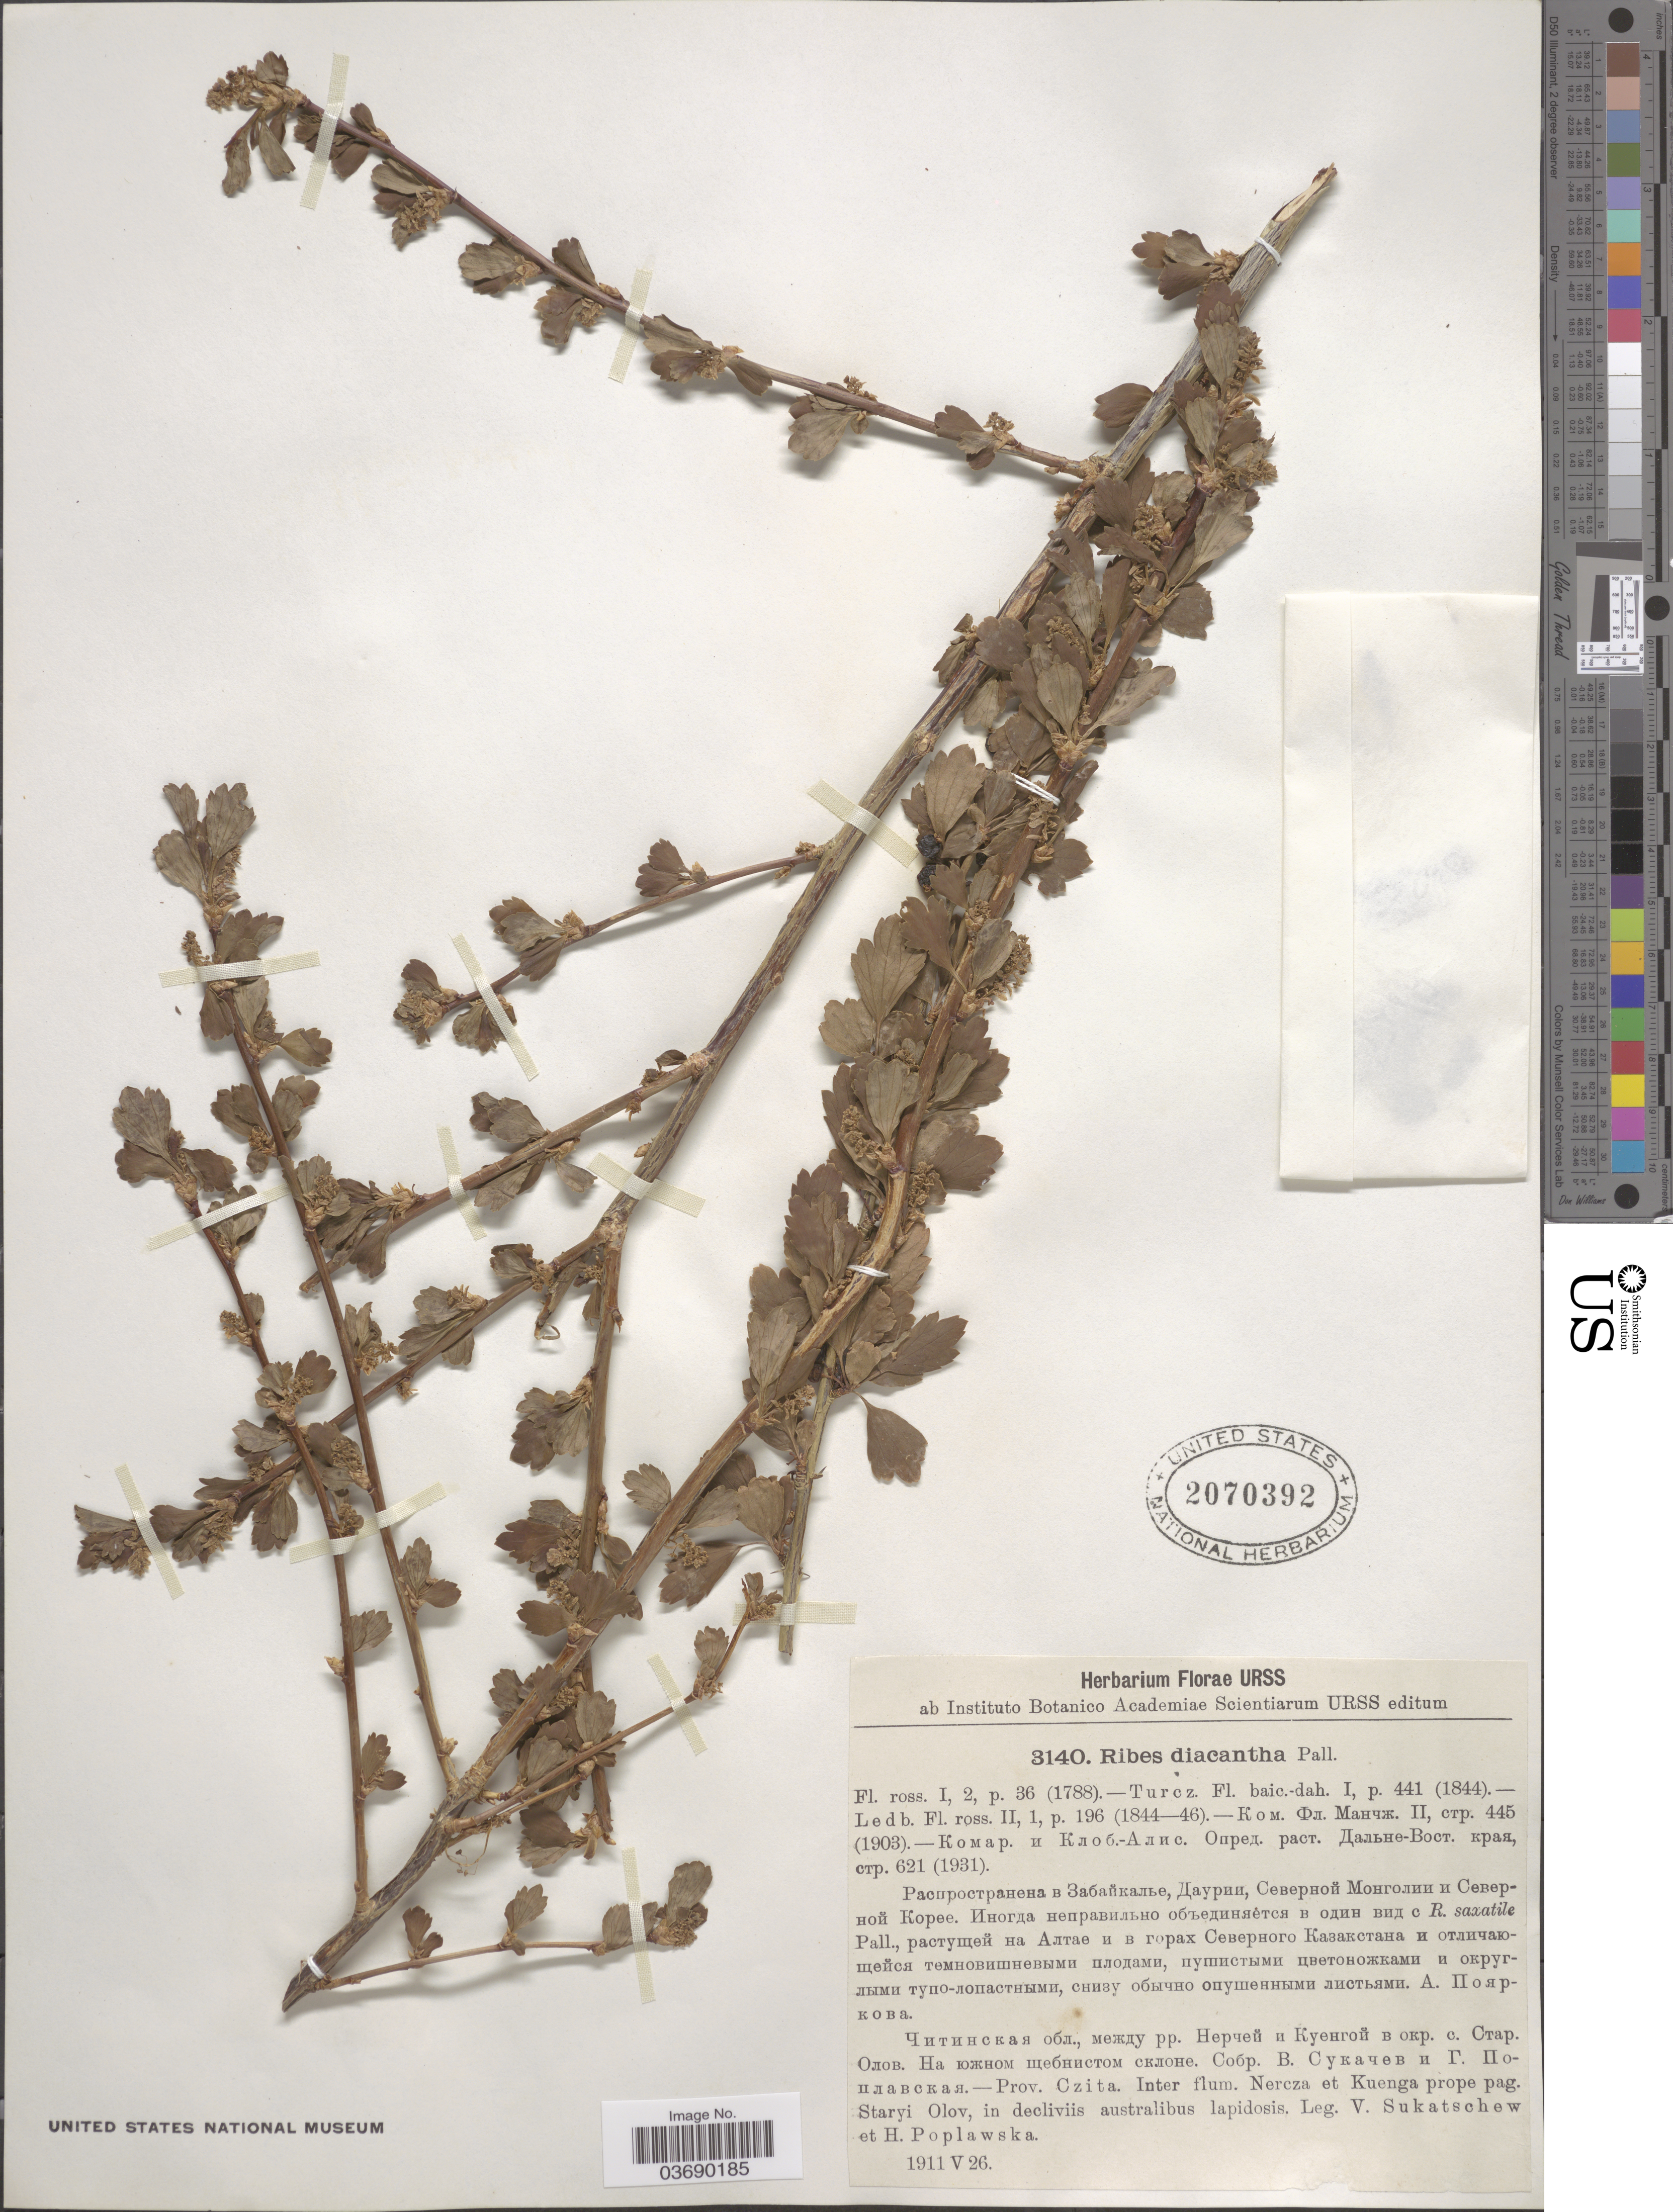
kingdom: Plantae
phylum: Tracheophyta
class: Magnoliopsida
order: Saxifragales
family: Grossulariaceae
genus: Ribes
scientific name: Ribes diacantha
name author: Pall.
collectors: V. Sukatschew & H. Poplawska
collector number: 3140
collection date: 1911-05-26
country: Russian Federation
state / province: Zabaykalsky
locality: Prov. Czita. Inter flum. Nercza et Kuenga prope pag. Staryi Olov.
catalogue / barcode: US 2070392